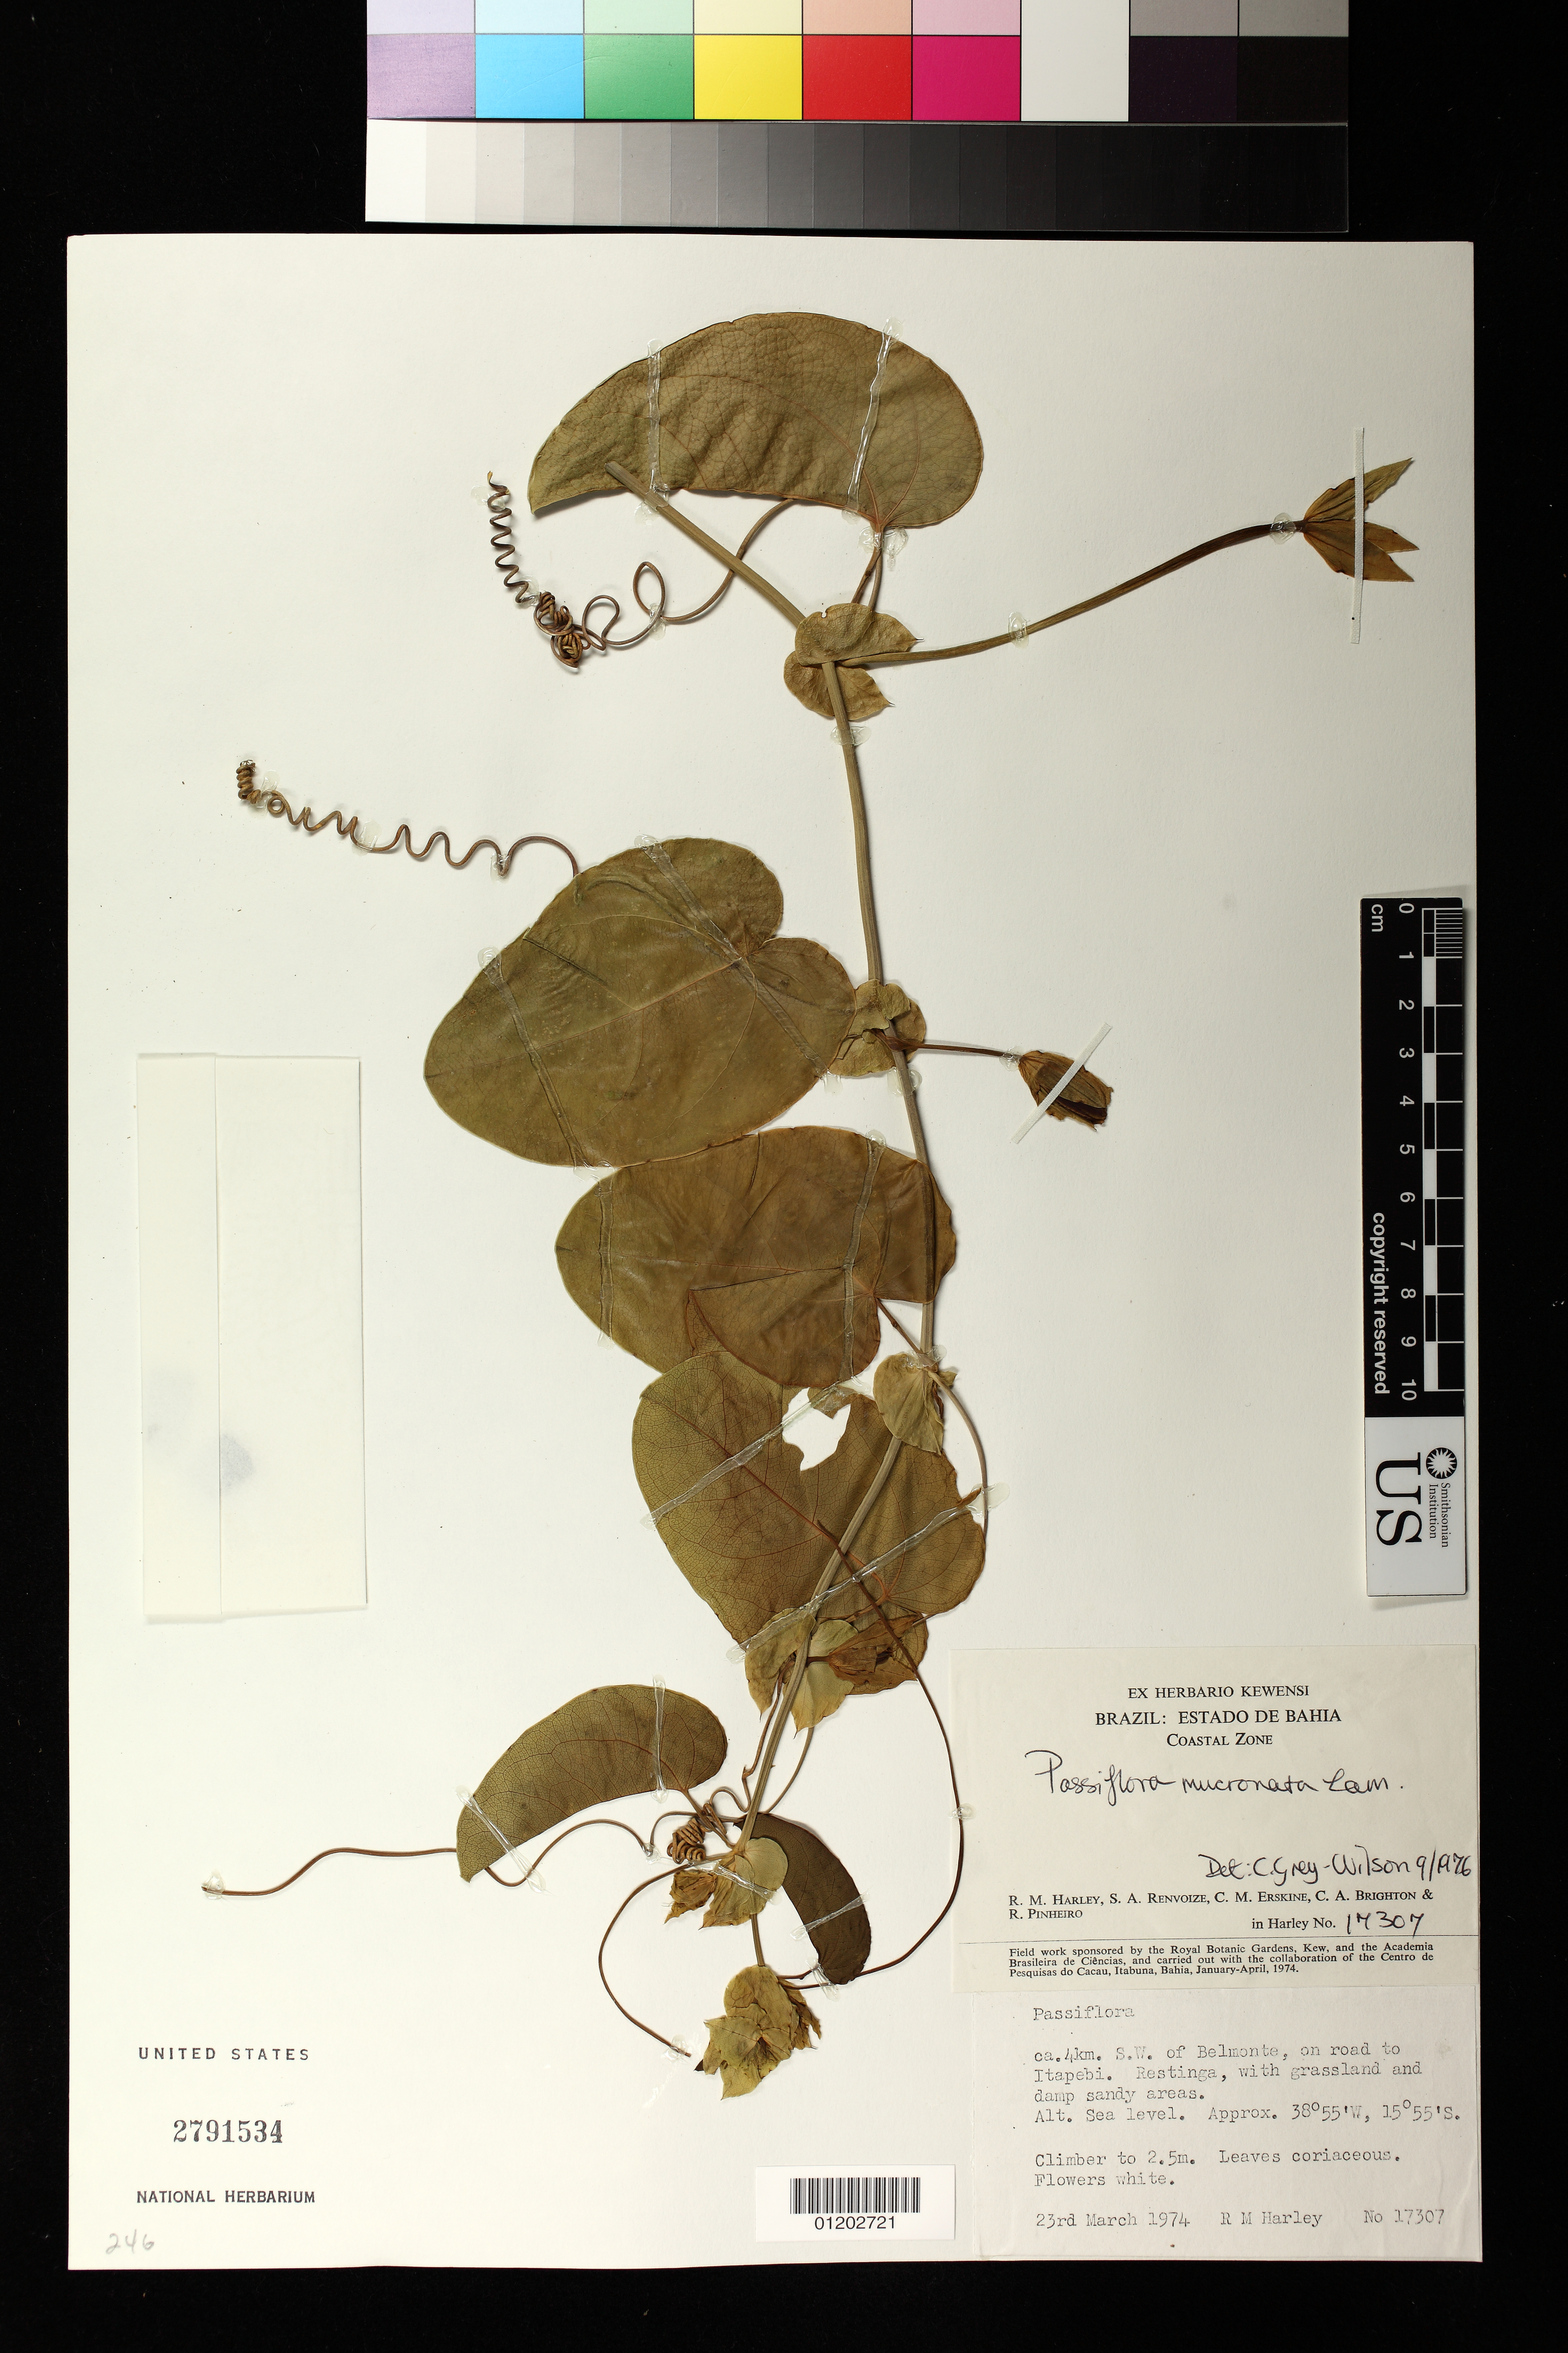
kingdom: Plantae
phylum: Tracheophyta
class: Magnoliopsida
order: Malpighiales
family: Passifloraceae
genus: Passiflora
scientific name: Passiflora mucronata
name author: Sessé & Moc.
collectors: R. M. Harley, S. A. Renvoize, C. Erskine, C. Brighton & R. Pinheiro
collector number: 17307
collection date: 1974-03-23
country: Brazil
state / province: Bahia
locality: SW of Belmonte on road to Itapebi. Restinga, with grassland and damp sandy areas.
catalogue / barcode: US 2791534